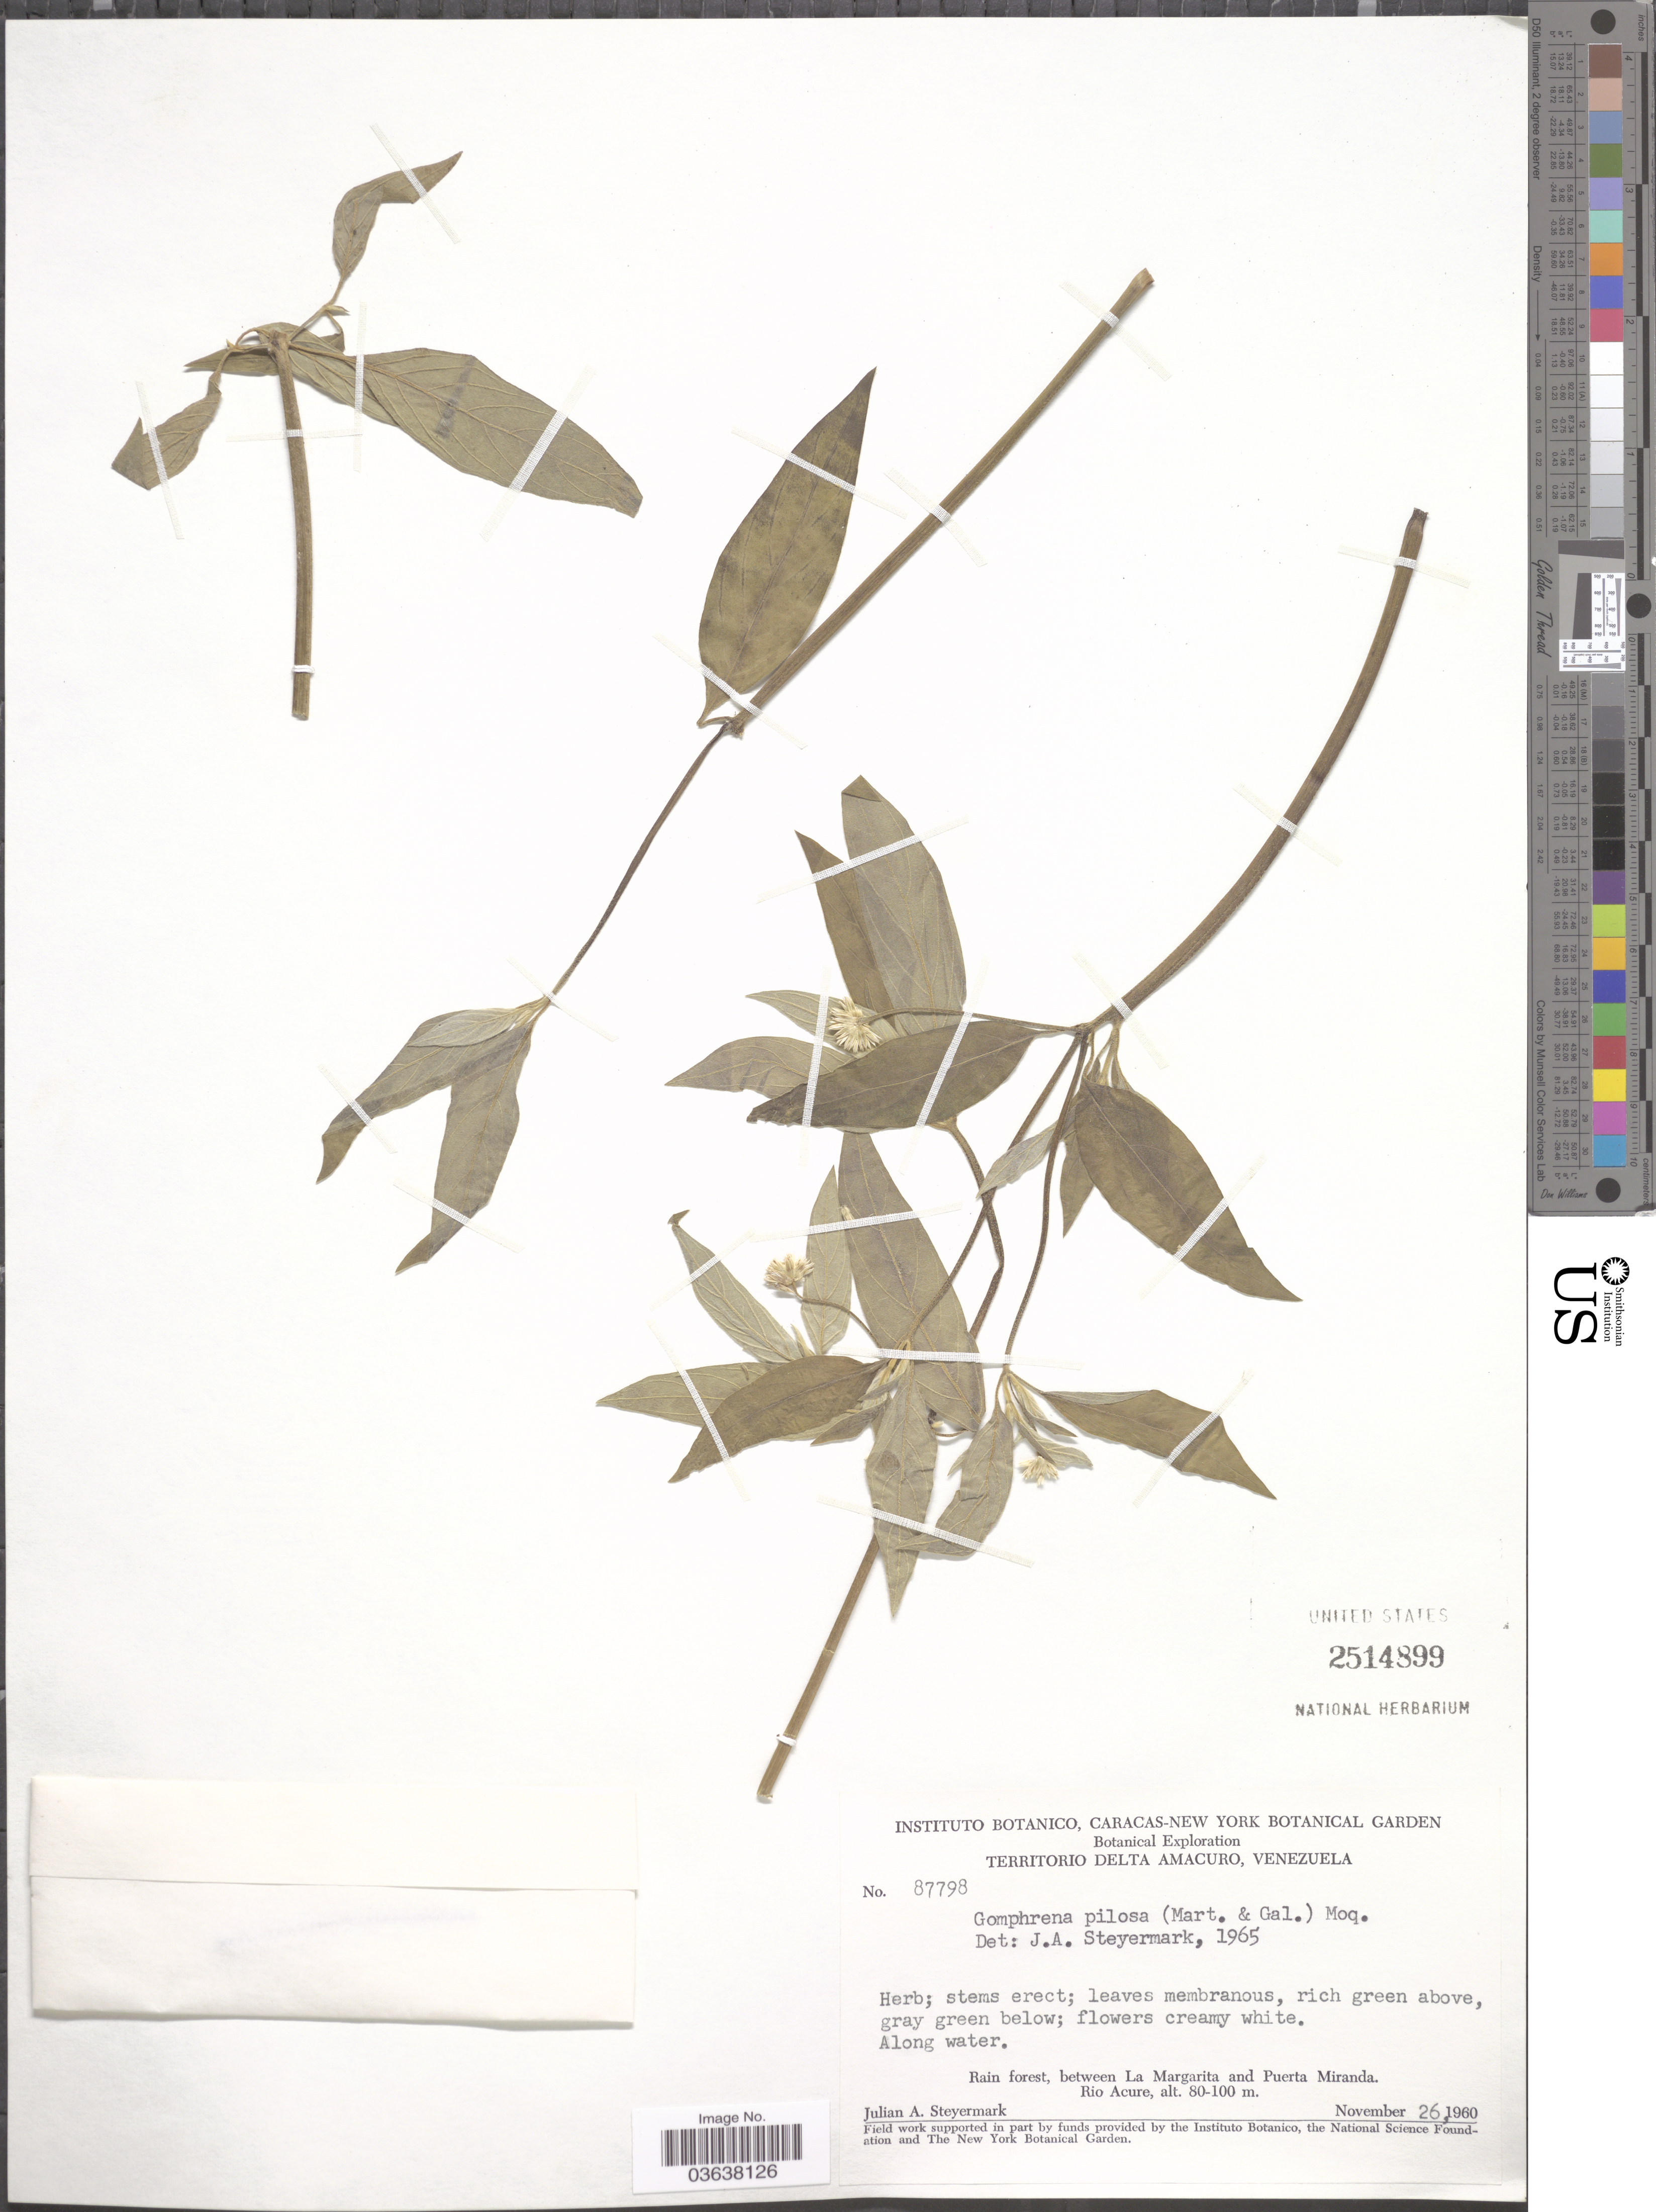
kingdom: Plantae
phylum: Tracheophyta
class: Magnoliopsida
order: Caryophyllales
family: Amaranthaceae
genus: Gomphrena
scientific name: Gomphrena pilosa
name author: (M. Martens & Galeotti) Moq.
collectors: J. Steyermark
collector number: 87798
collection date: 1960-11-26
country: Venezuela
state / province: Delta Amacuro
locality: Along water. Rain forest, between La Margarita and Puerta Miranda. Rio Acure.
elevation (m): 80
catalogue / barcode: US 2514899